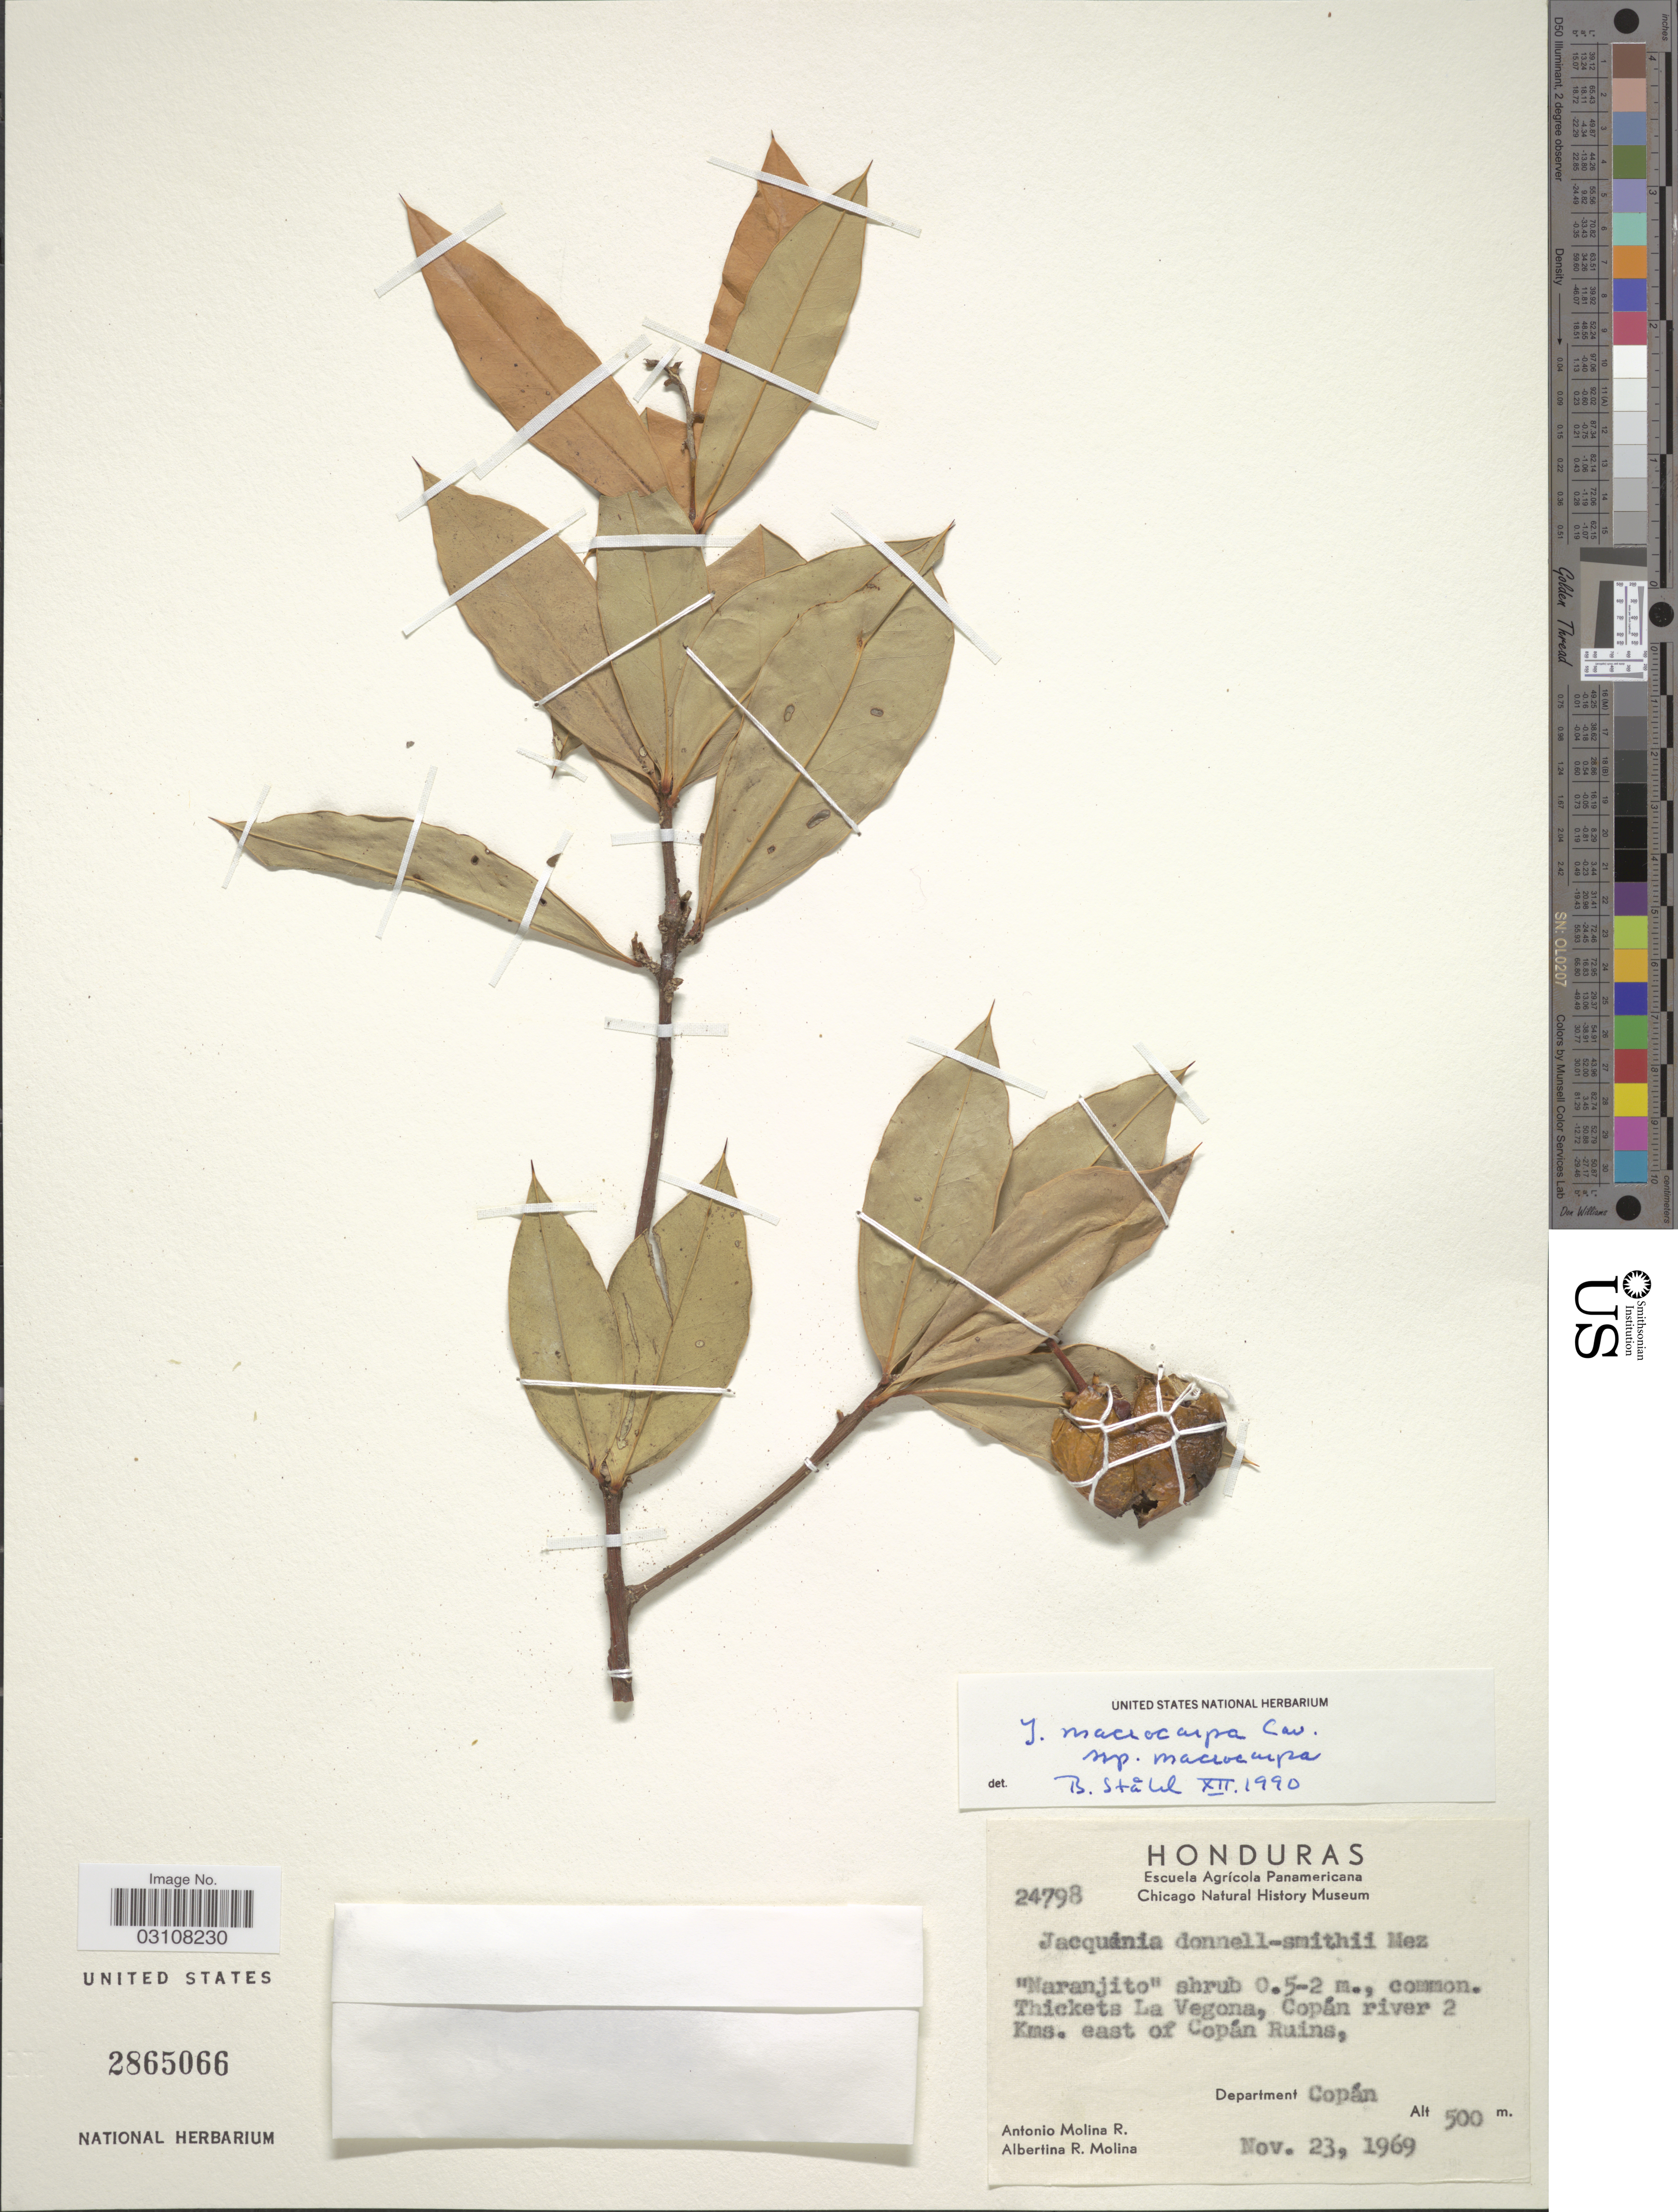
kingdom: Plantae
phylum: Tracheophyta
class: Magnoliopsida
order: Ericales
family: Primulaceae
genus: Jacquinia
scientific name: Jacquinia macrocarpa subsp. macrocarpa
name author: Cav.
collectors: A. Molina R. & A. R. Molina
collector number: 24798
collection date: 1969-11-23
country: Honduras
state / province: Copán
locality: Thickets La Vegona, Copán river 2 Kms. east of Copán Ruins, Department Copán.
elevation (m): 500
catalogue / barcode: US 2865066